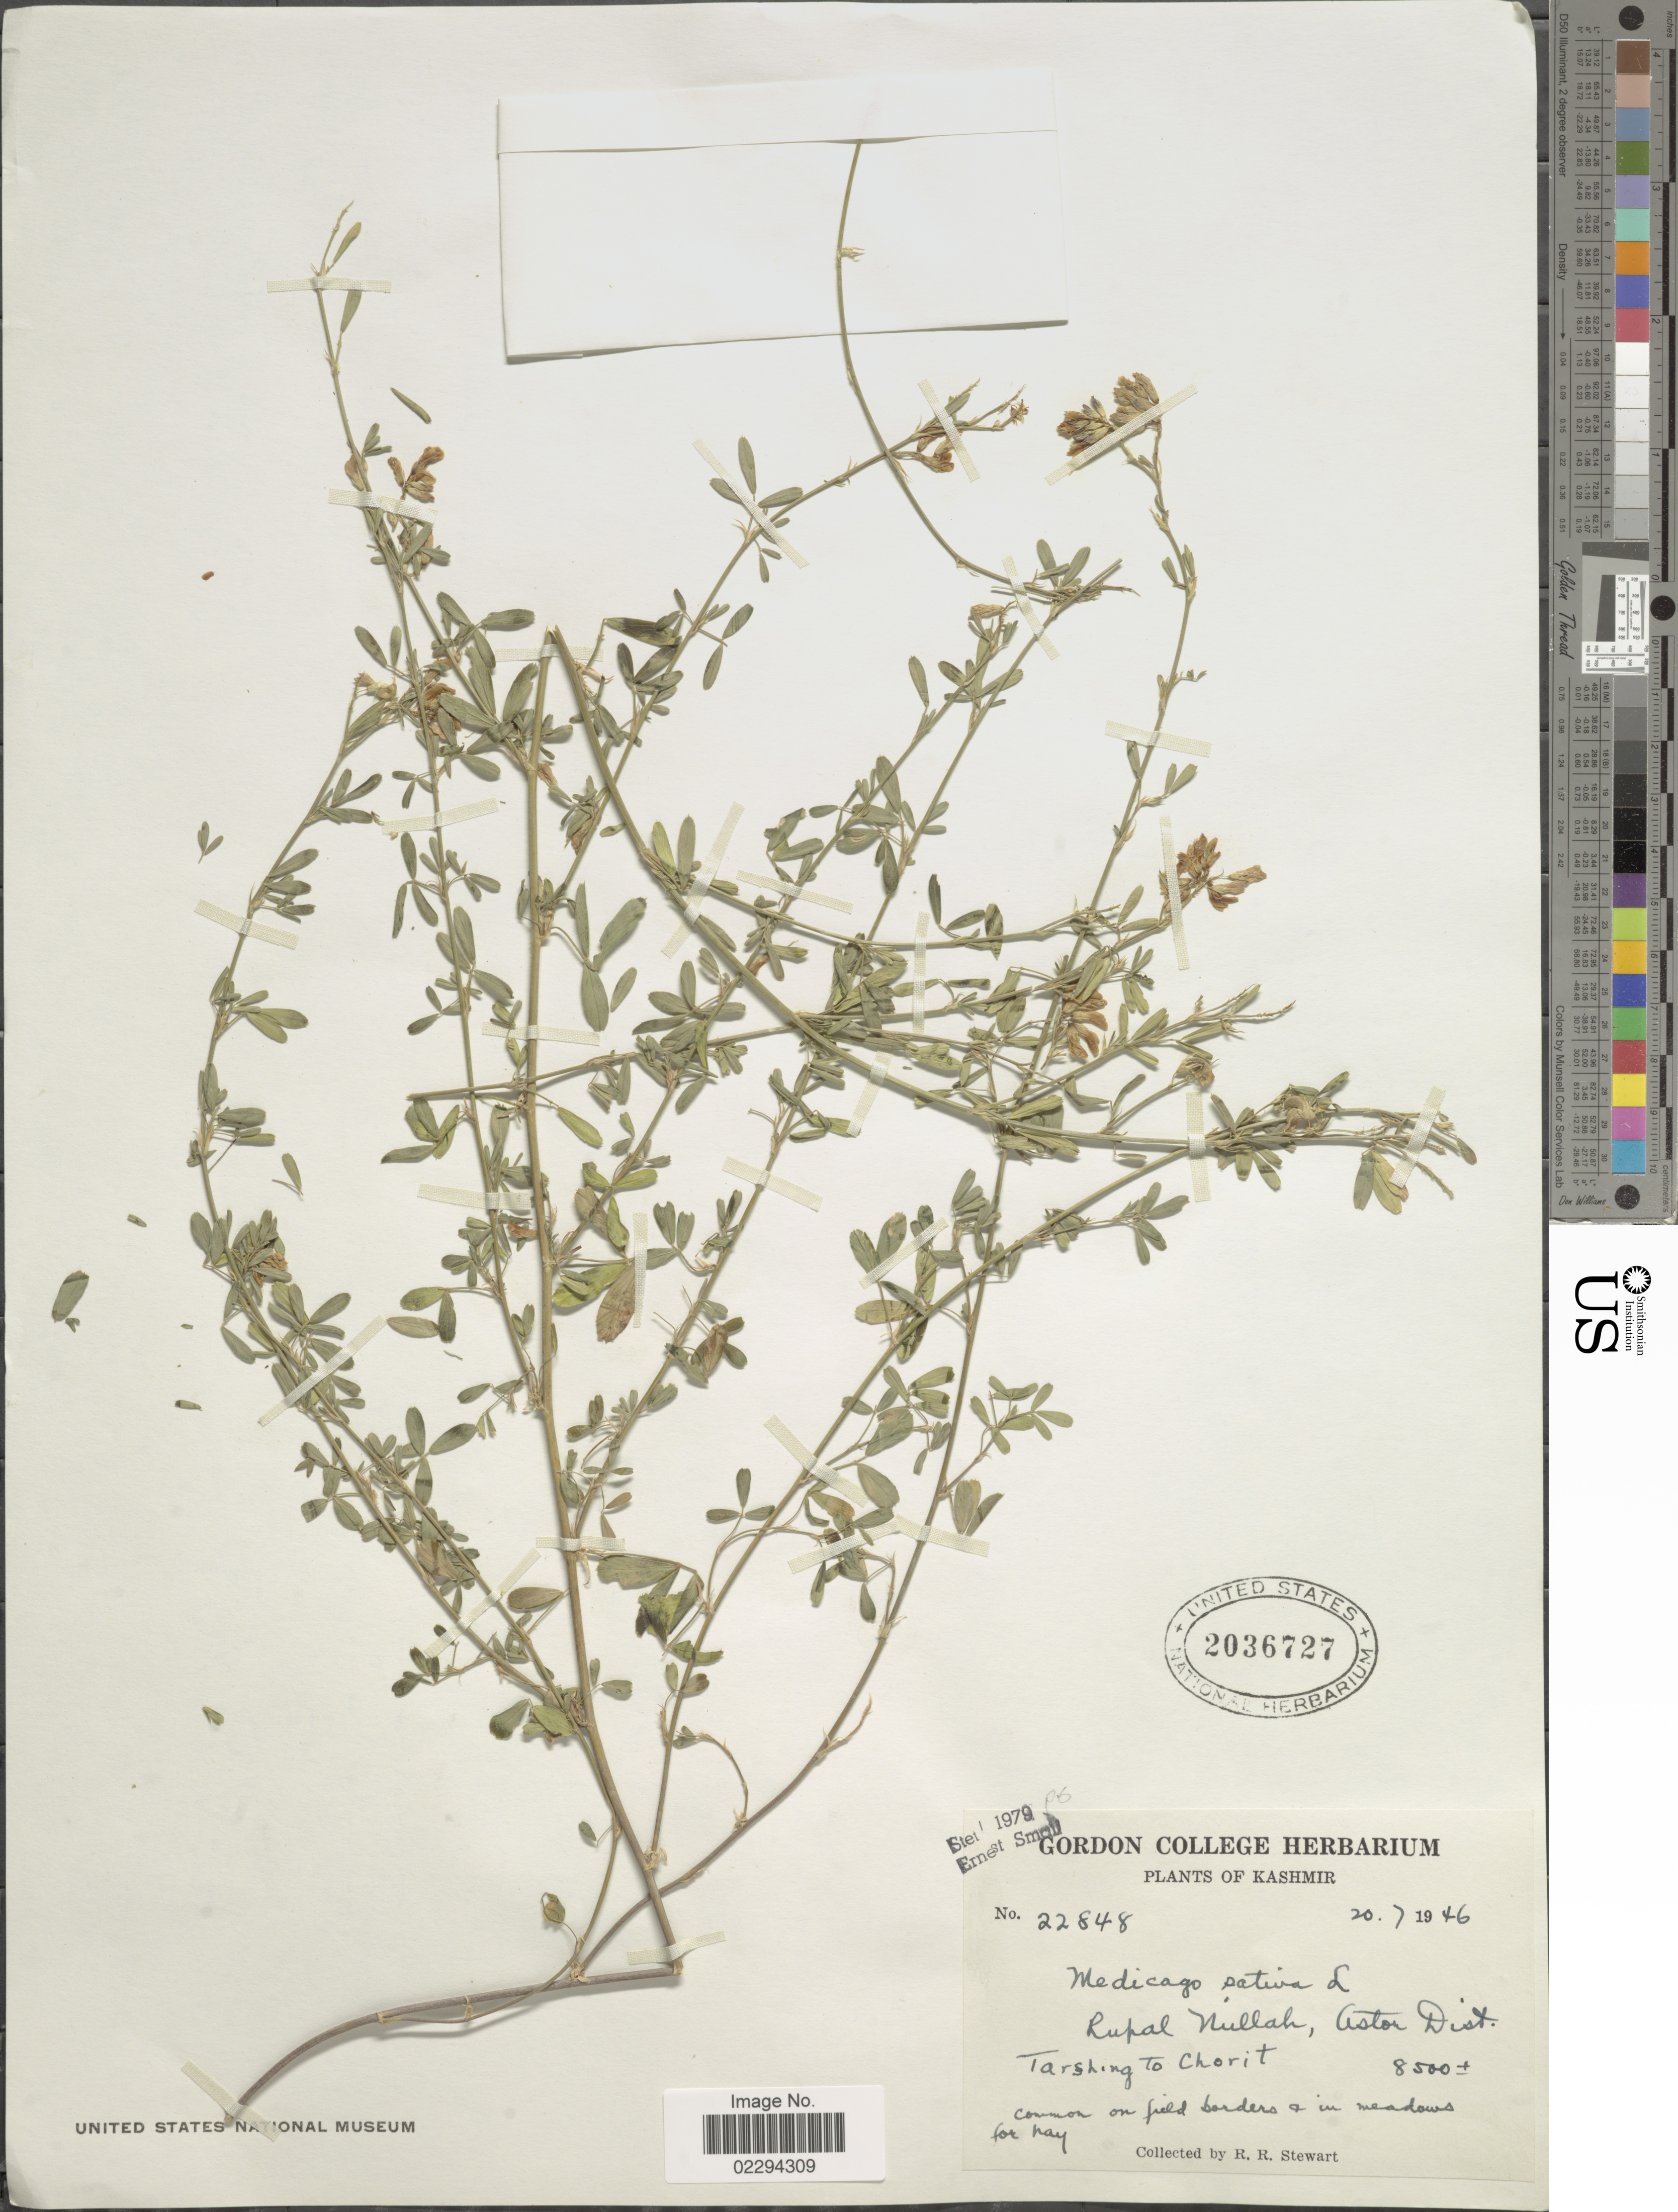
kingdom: Plantae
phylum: Tracheophyta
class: Magnoliopsida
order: Fabales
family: Fabaceae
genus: Medicago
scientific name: Medicago sativa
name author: L.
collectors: R. R. Stewart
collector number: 22848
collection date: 1946-07-20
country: India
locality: Kashmir, Rupal Nullah, Astor Dist., Tarshing to Chorit, common on field boarders and in meadows for hay.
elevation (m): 2591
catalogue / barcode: US 2036727